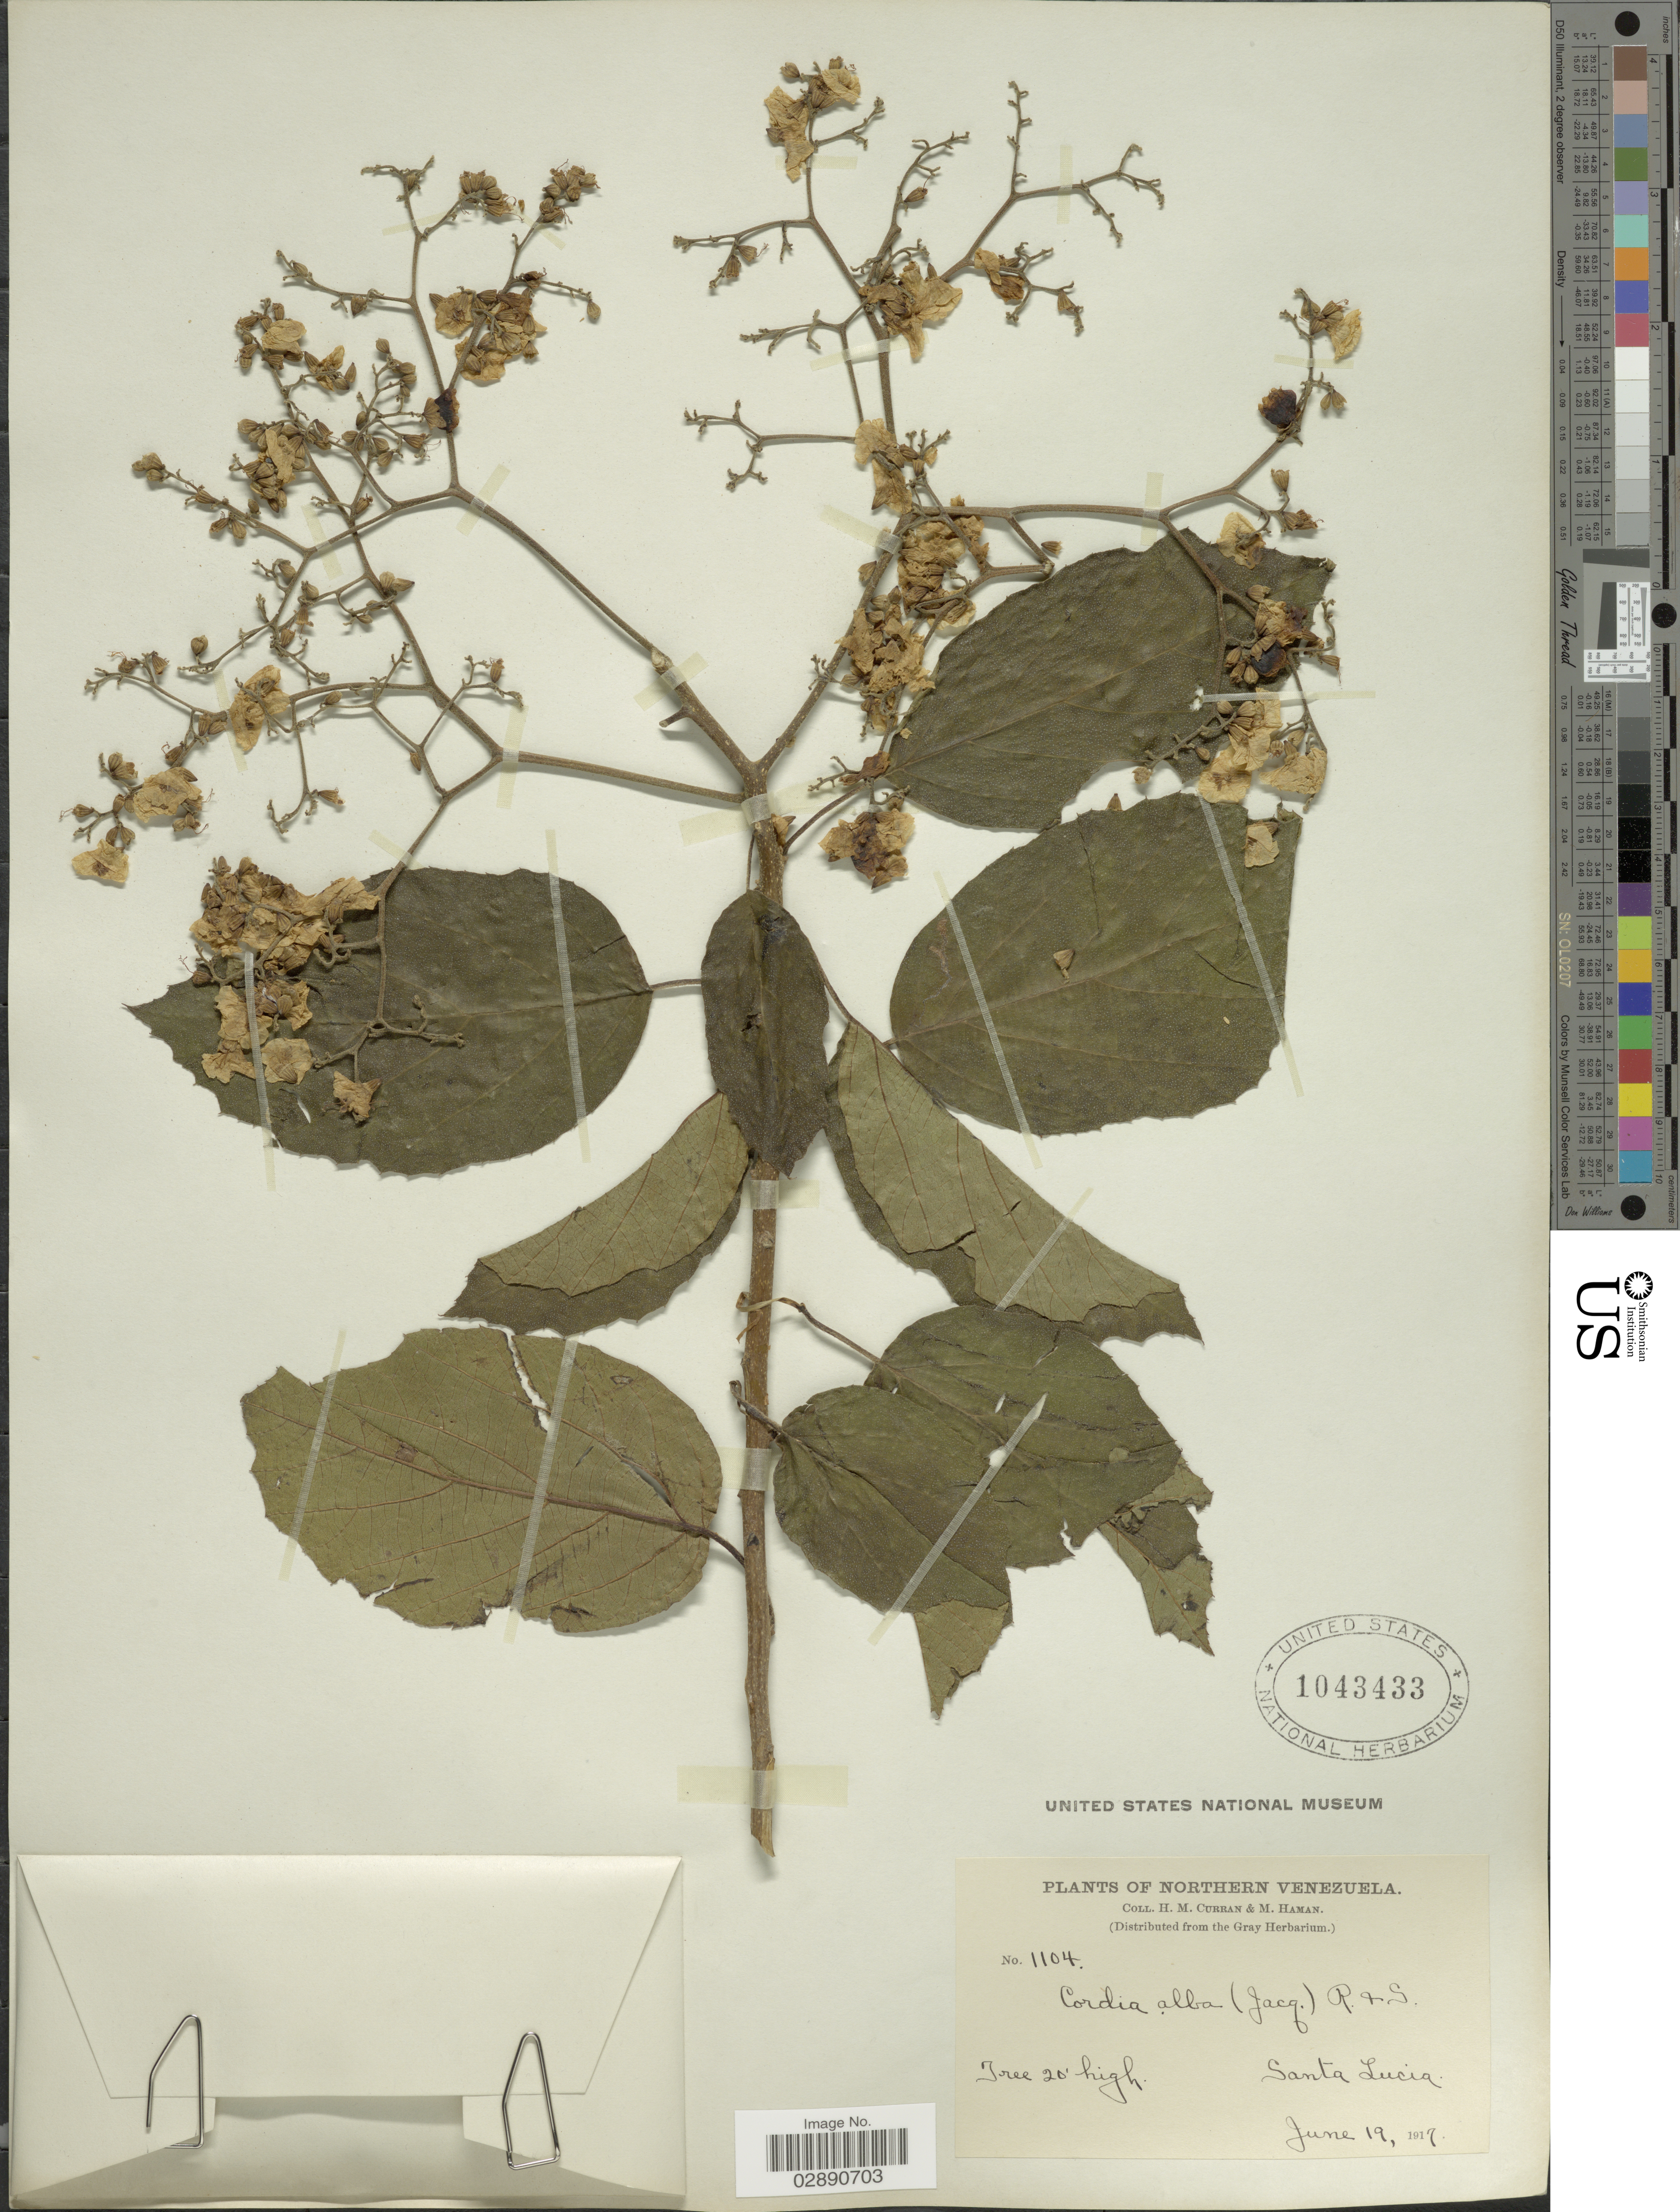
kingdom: Plantae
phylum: Tracheophyta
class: Magnoliopsida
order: Boraginales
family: Cordiaceae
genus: Cordia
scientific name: Cordia dentata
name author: Poir.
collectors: H. M. Curran & M. Haman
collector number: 1104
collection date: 1917-06-19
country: Venezuela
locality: Santa Lucia.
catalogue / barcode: US 1043433